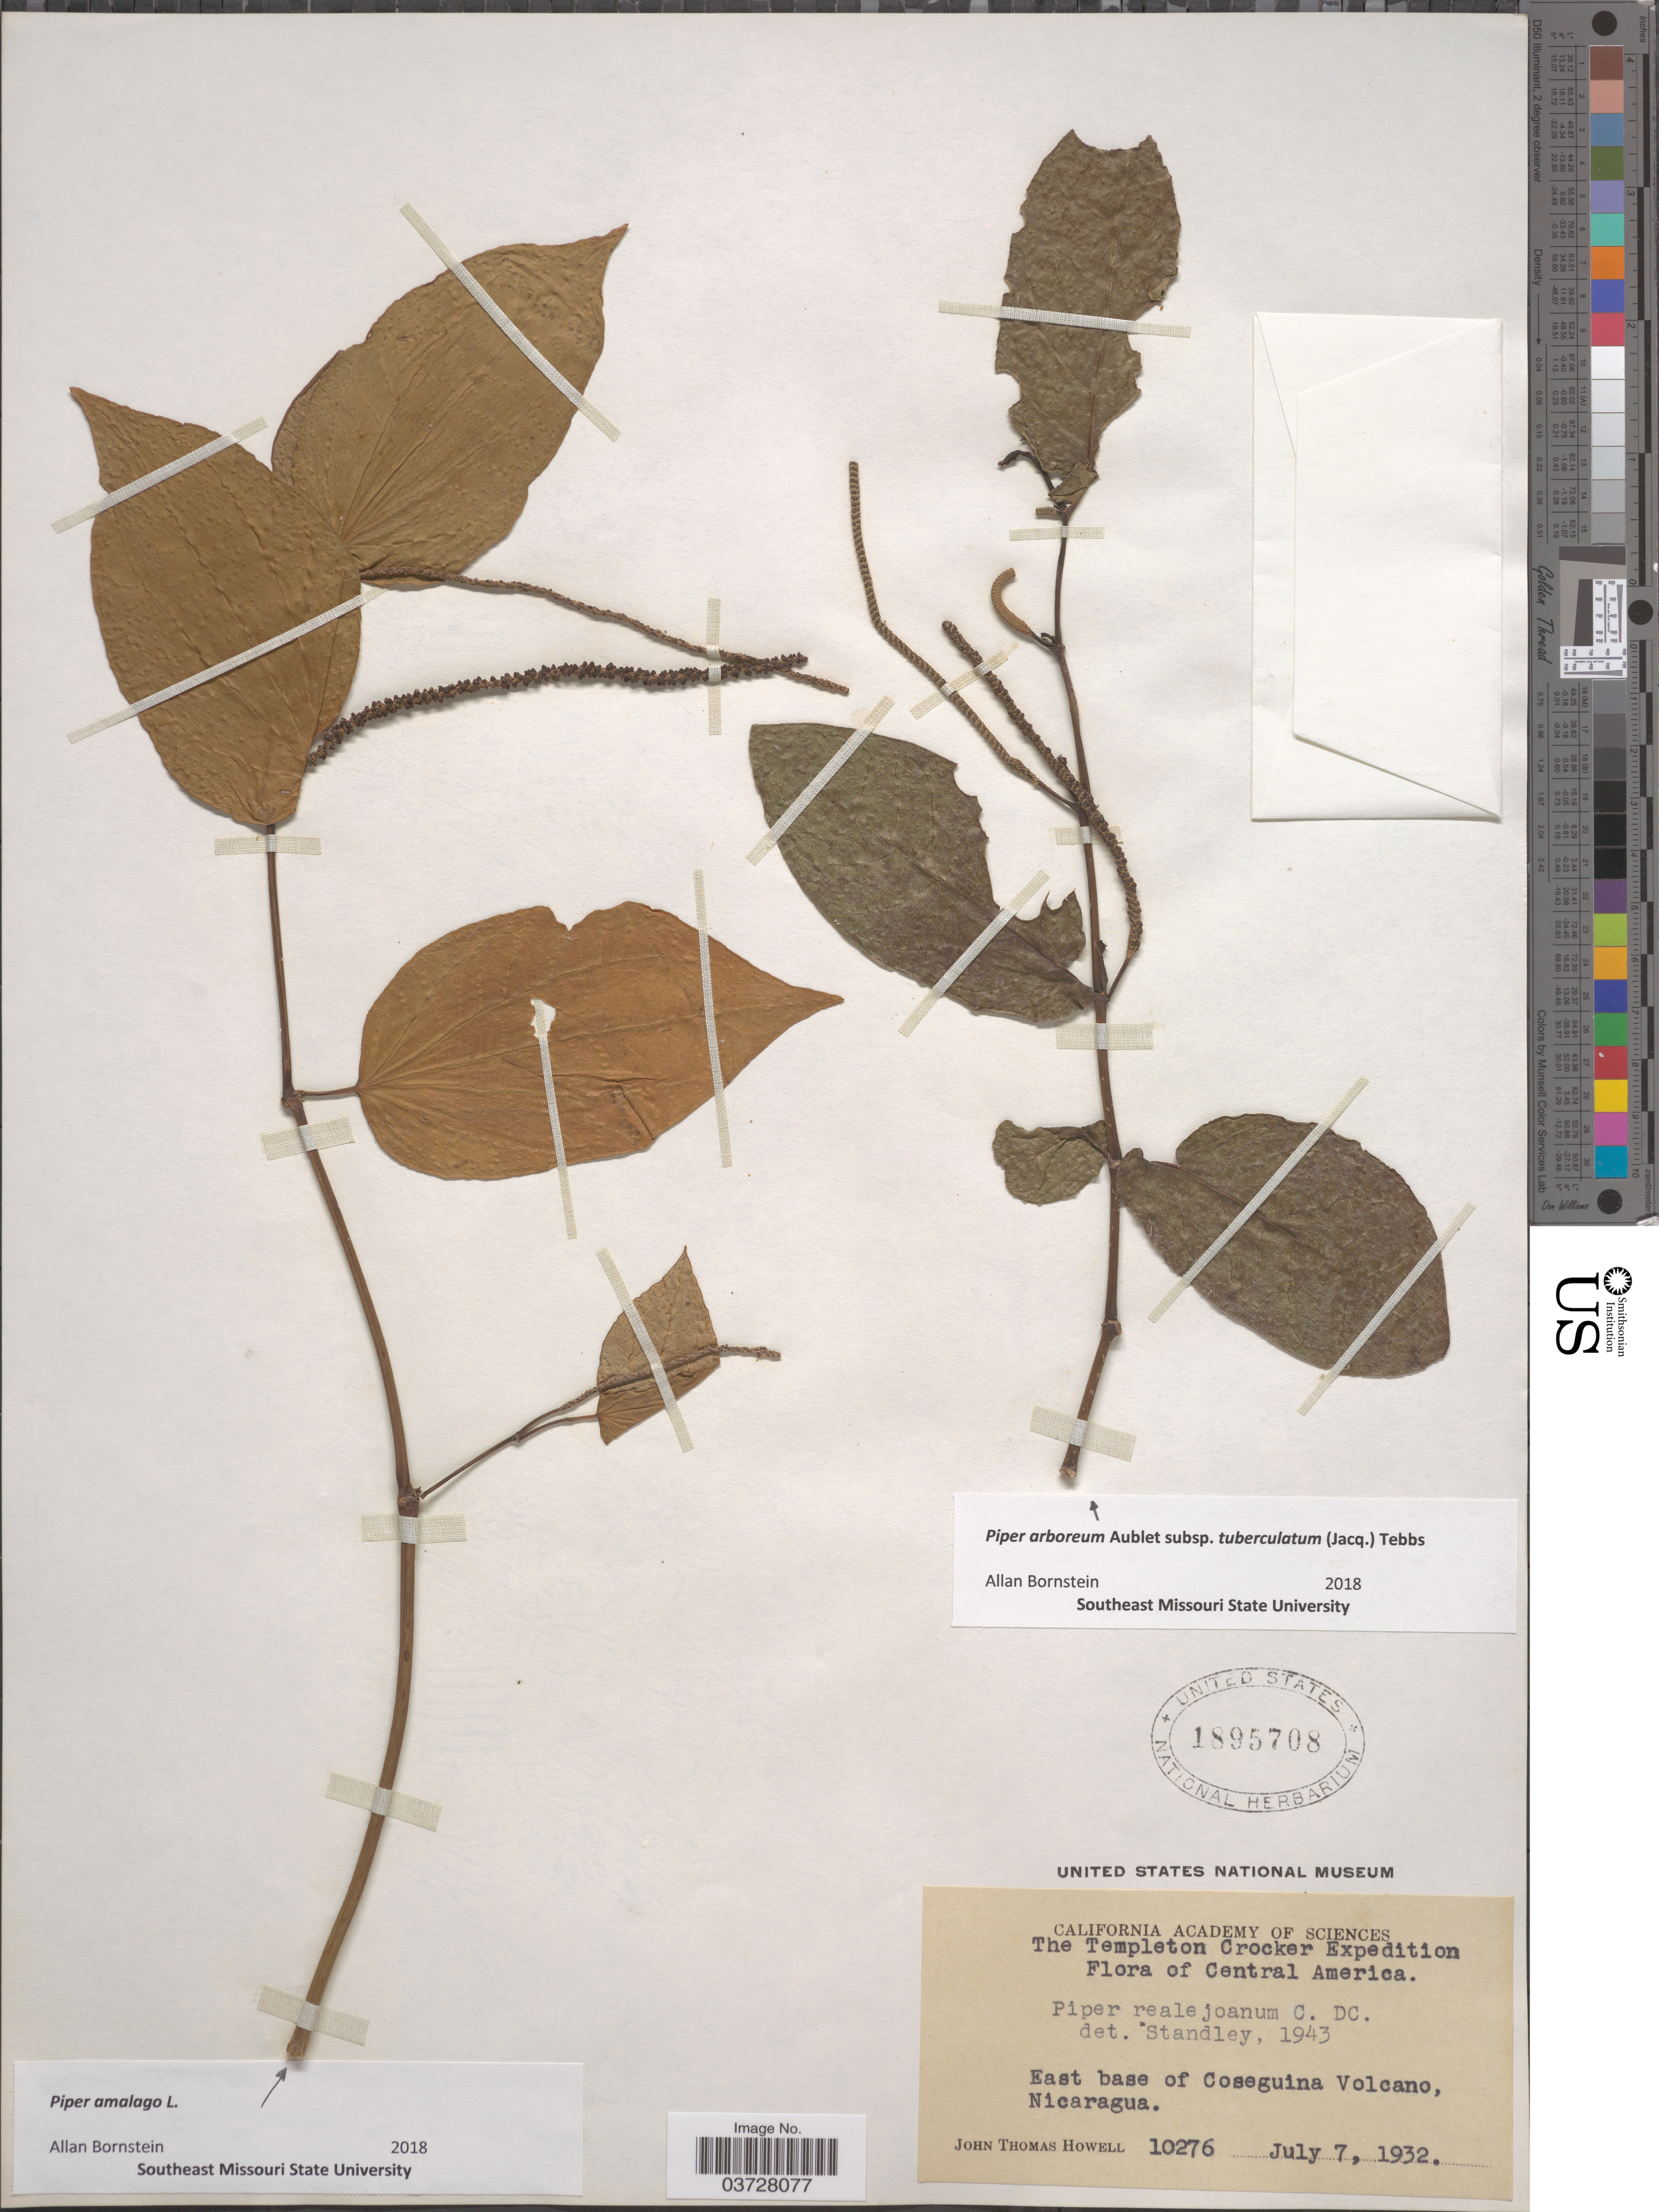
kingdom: Plantae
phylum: Tracheophyta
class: Magnoliopsida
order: Piperales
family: Piperaceae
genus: Piper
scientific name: Piper amalago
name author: L.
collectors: J. T. Howell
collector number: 10276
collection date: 1932-07-07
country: Nicaragua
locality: East base of Coseguina Volcano.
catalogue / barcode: US 1895708